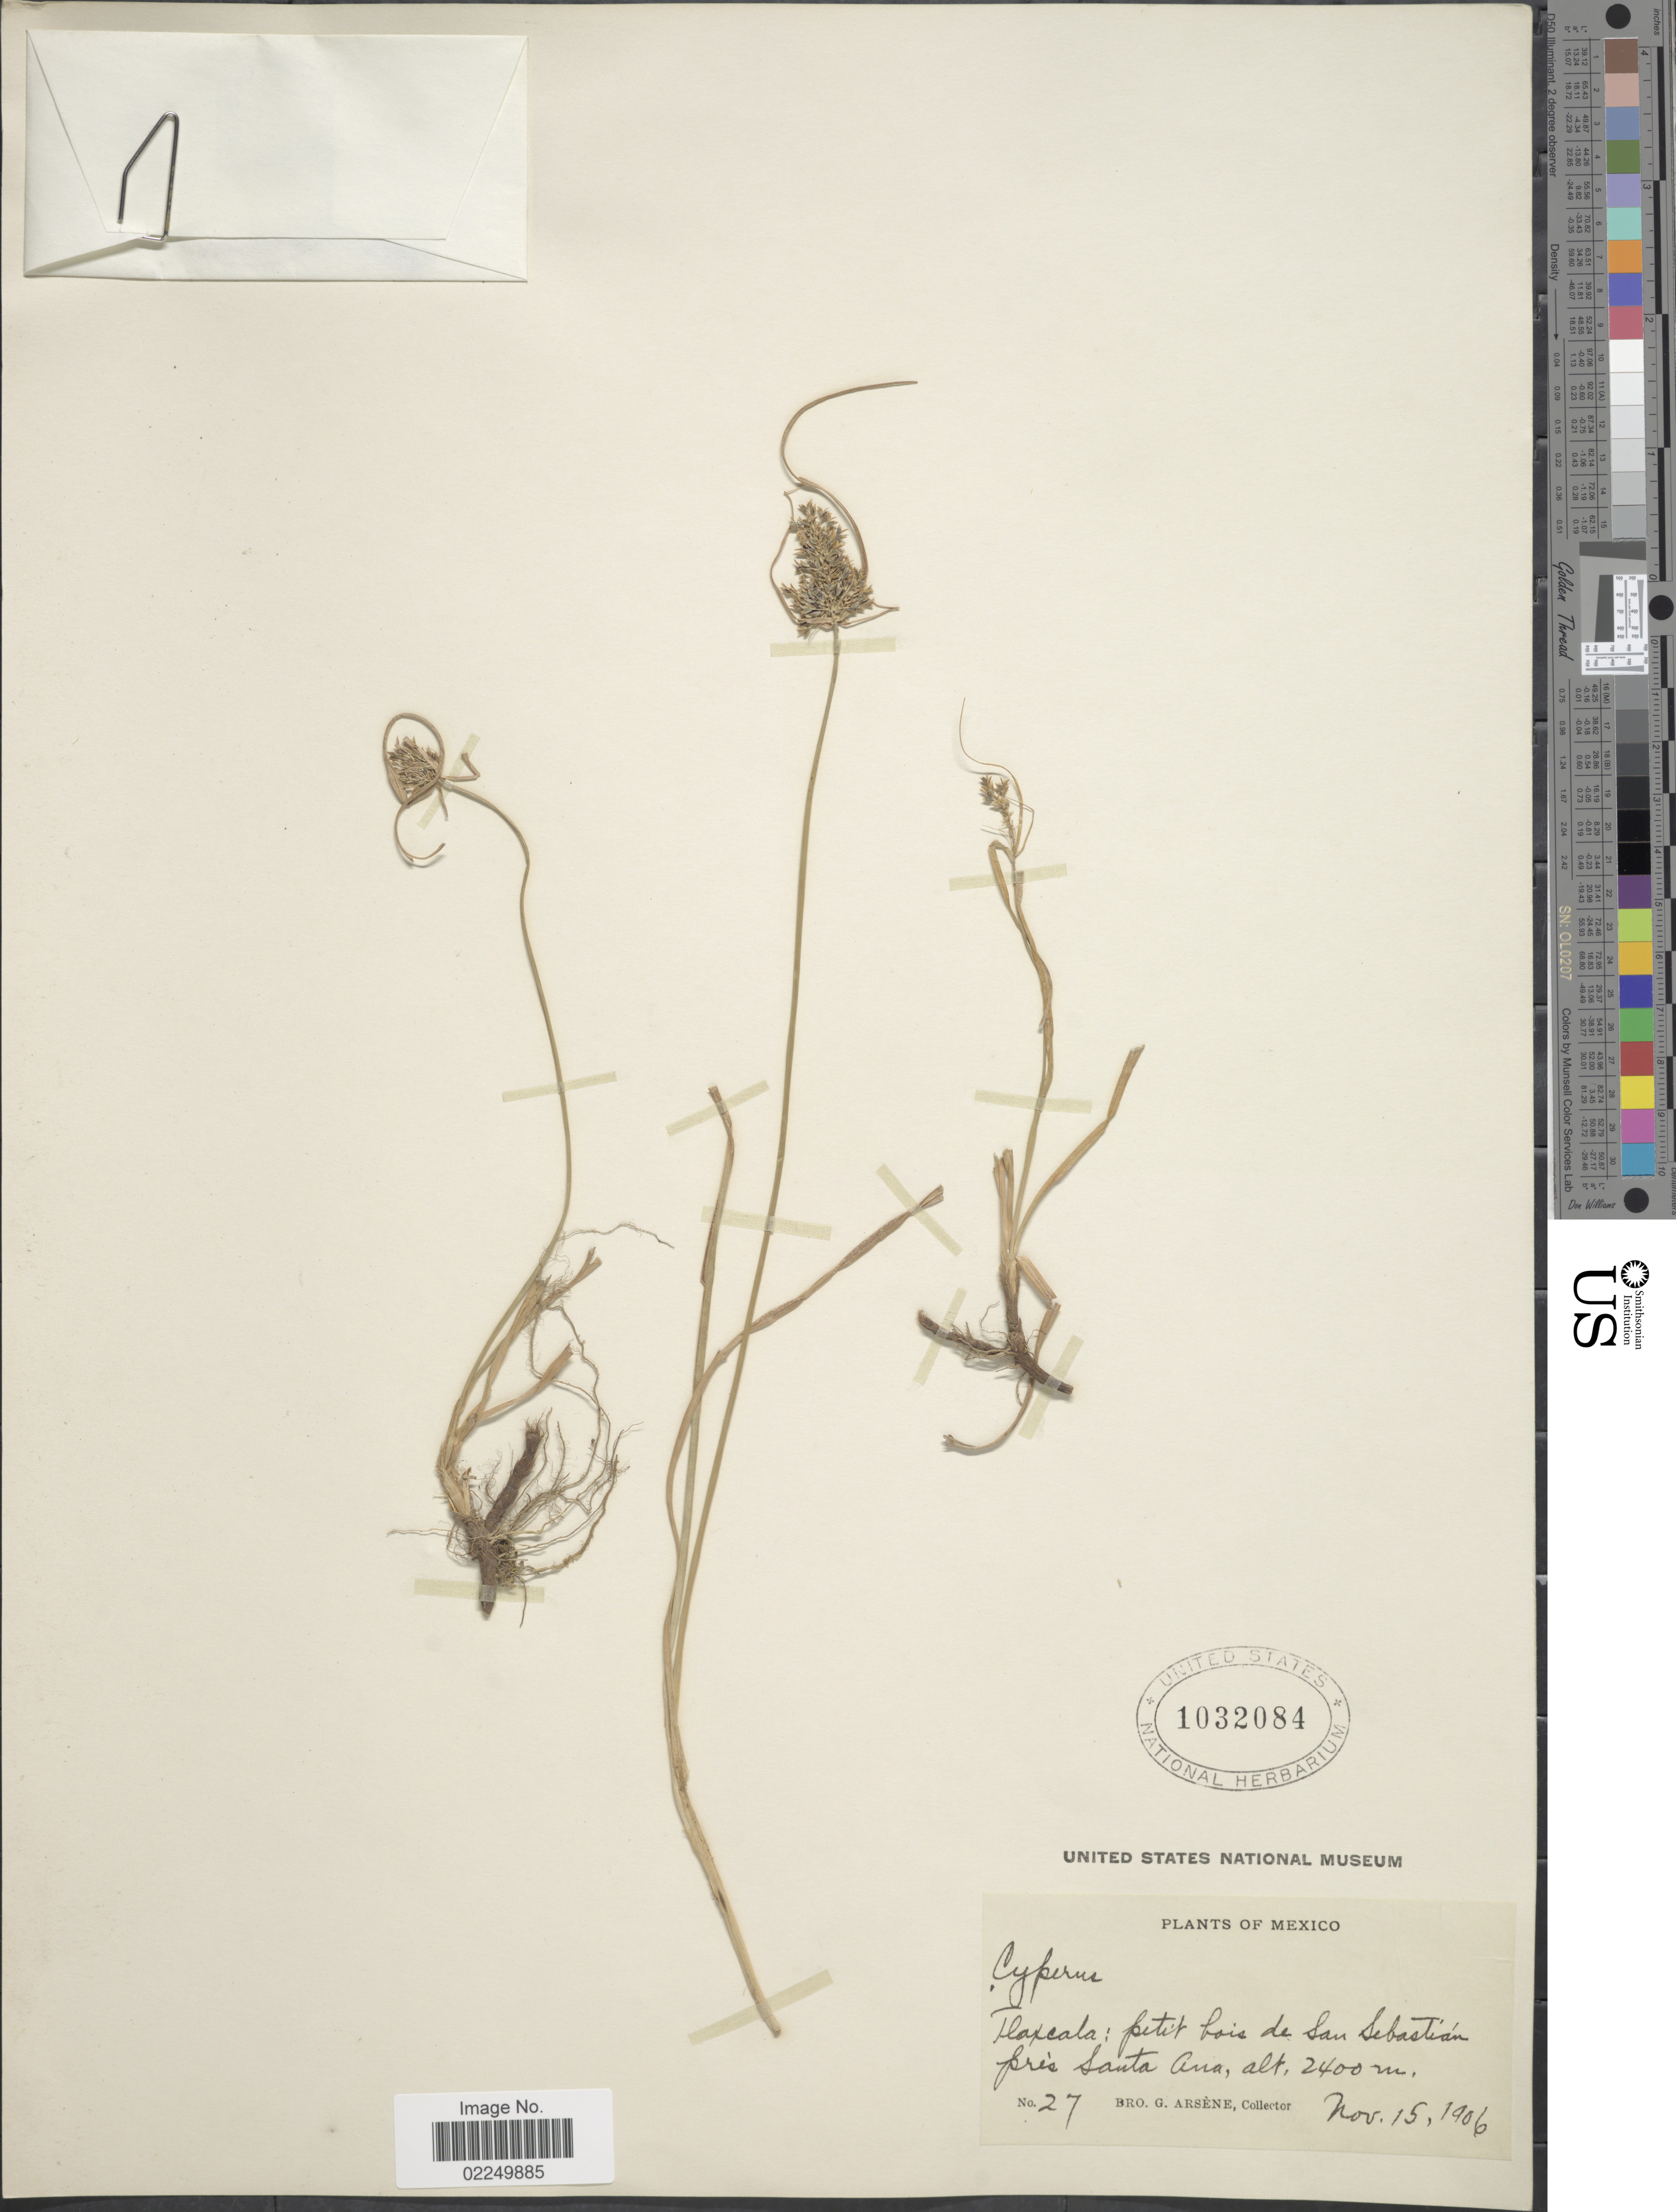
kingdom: Plantae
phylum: Tracheophyta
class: Liliopsida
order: Poales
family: Cyperaceae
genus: Cyperus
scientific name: Cyperus manimae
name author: Kunth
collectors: Bro. G. Arsène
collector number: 27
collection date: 1906-11-15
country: Mexico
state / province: Tlaxcala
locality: Petit bois de San Sebastian, pres Santa Ana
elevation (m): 2400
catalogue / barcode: US 1032084